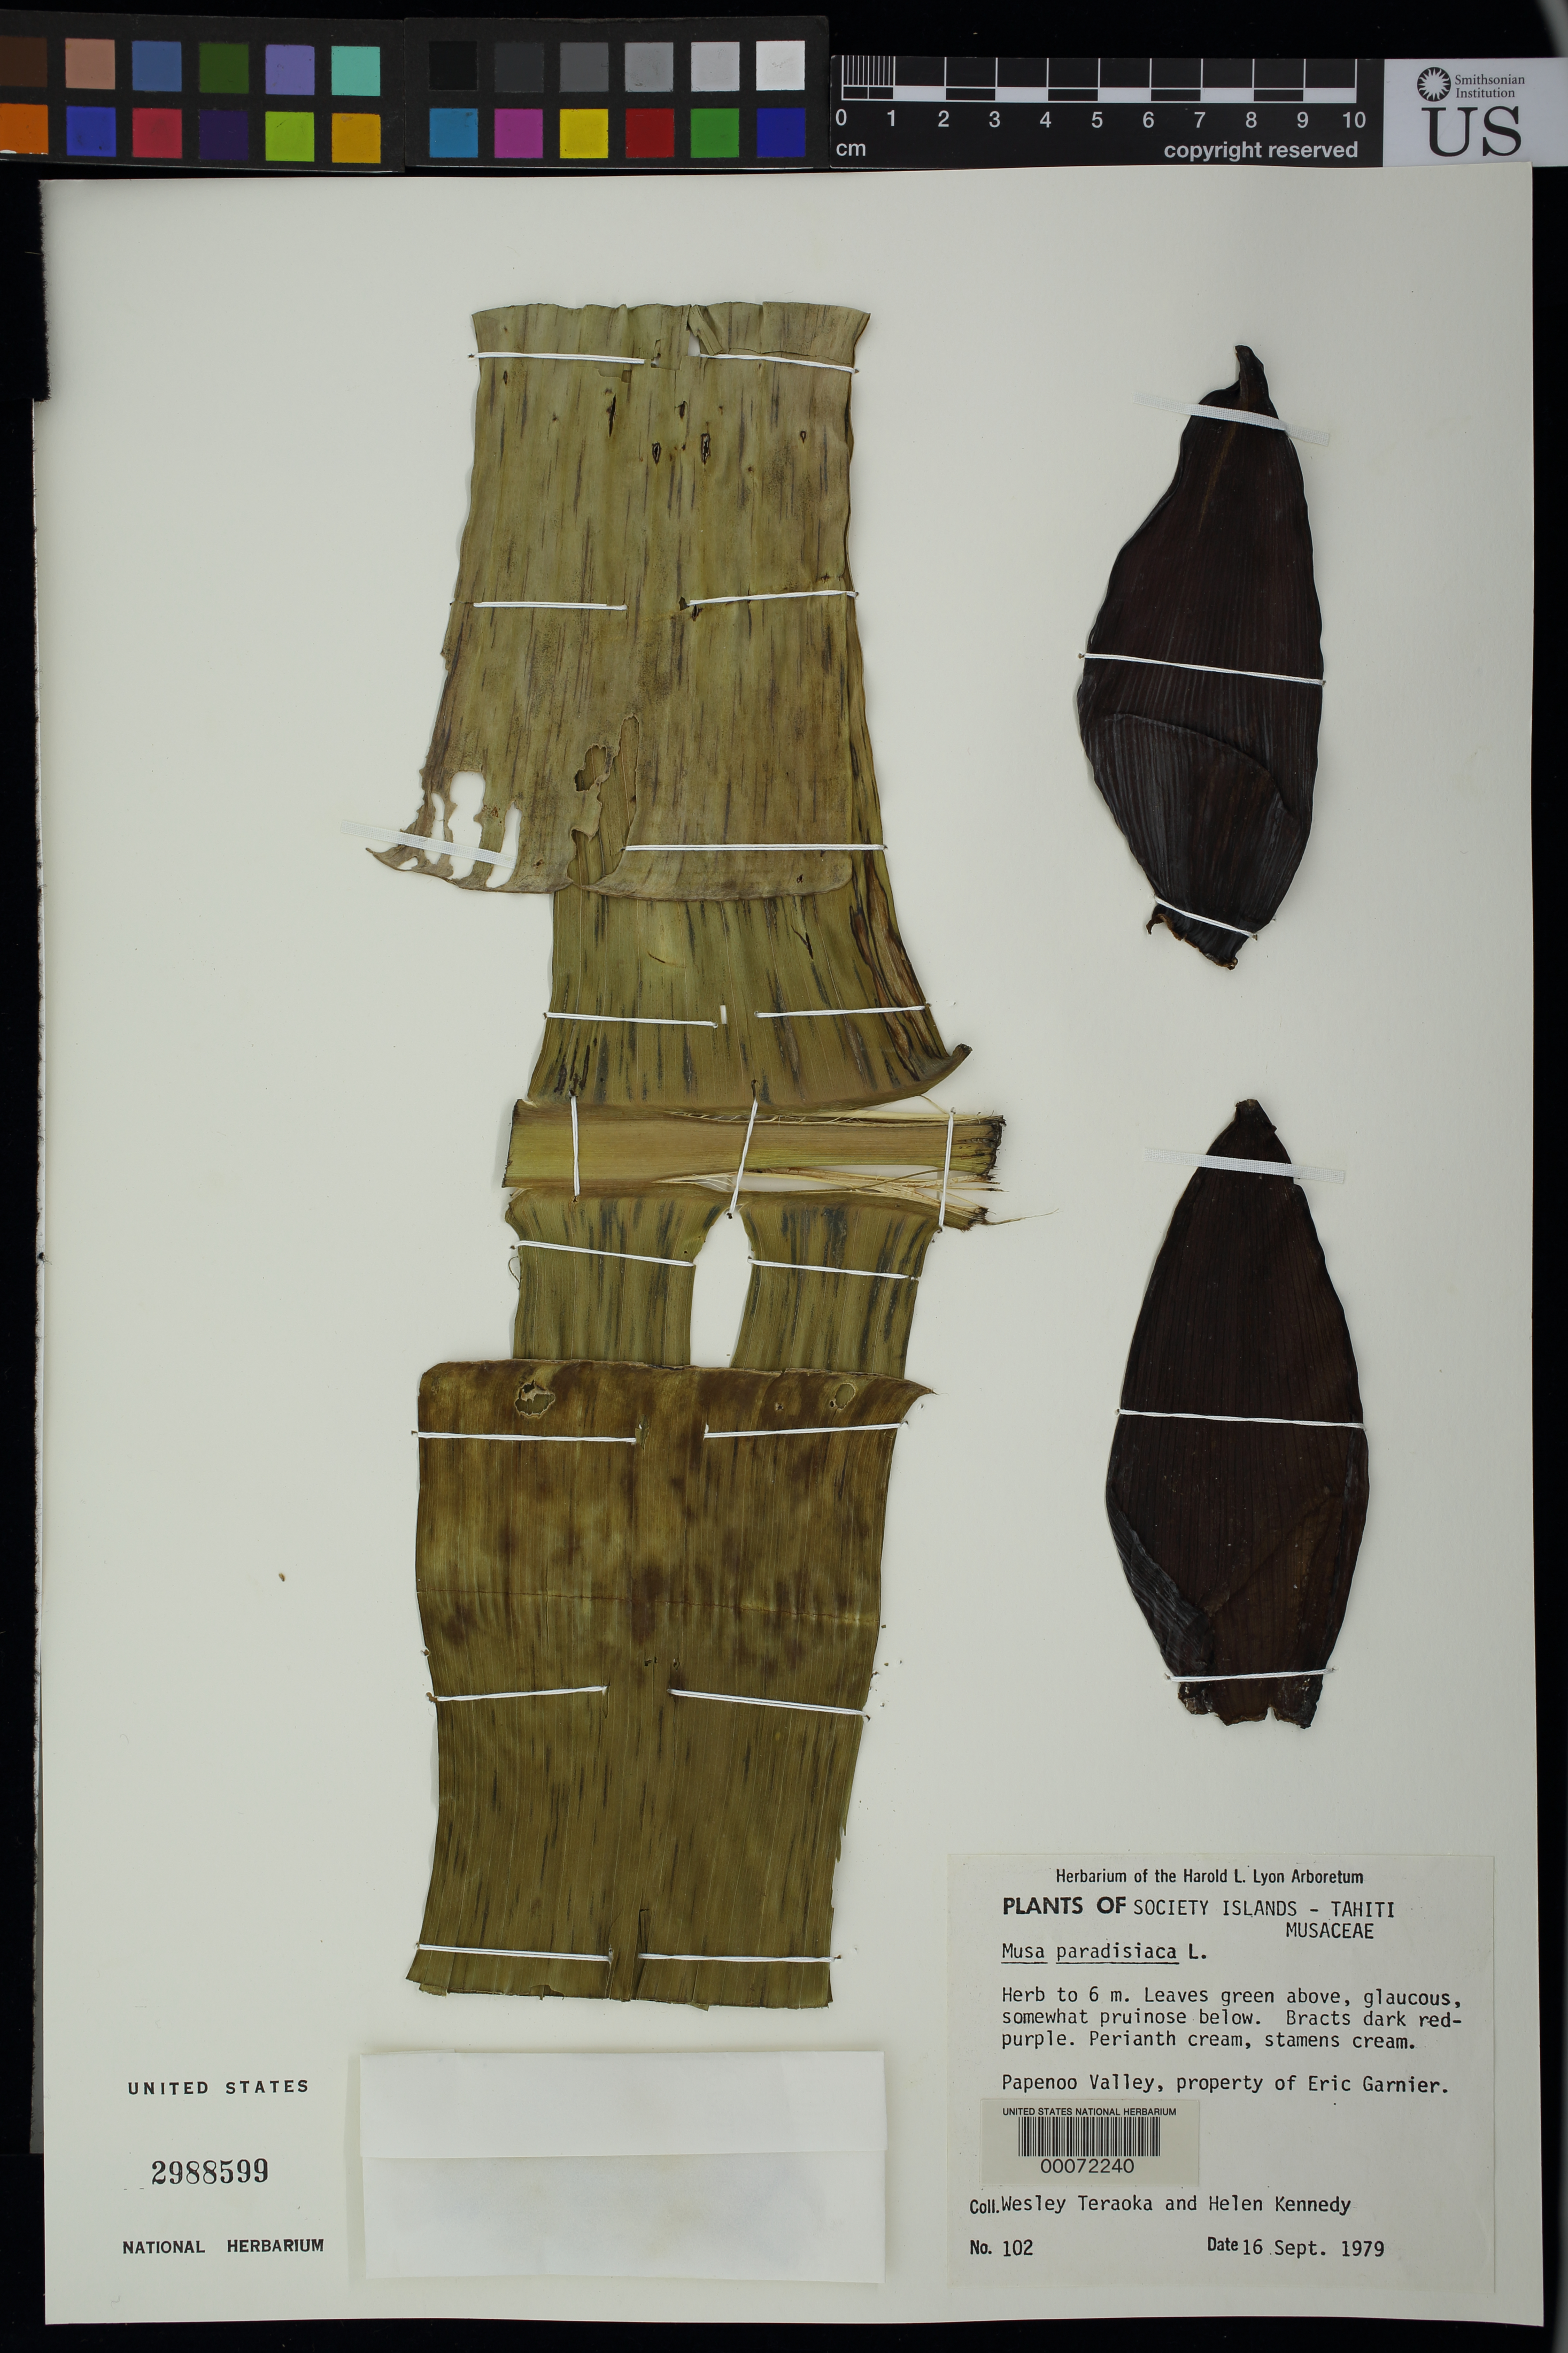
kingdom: Plantae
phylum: Tracheophyta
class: Liliopsida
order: Zingiberales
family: Musaceae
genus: Musa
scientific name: Musa x paradisiaca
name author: L.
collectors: W. Teraoka & K. Kennedy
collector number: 102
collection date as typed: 16 Sep 1979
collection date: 1979-09-16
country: French Polynesia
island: Tahiti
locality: Papenoo valley, property of Eric Garnier [Society Is.]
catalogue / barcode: US 2988599